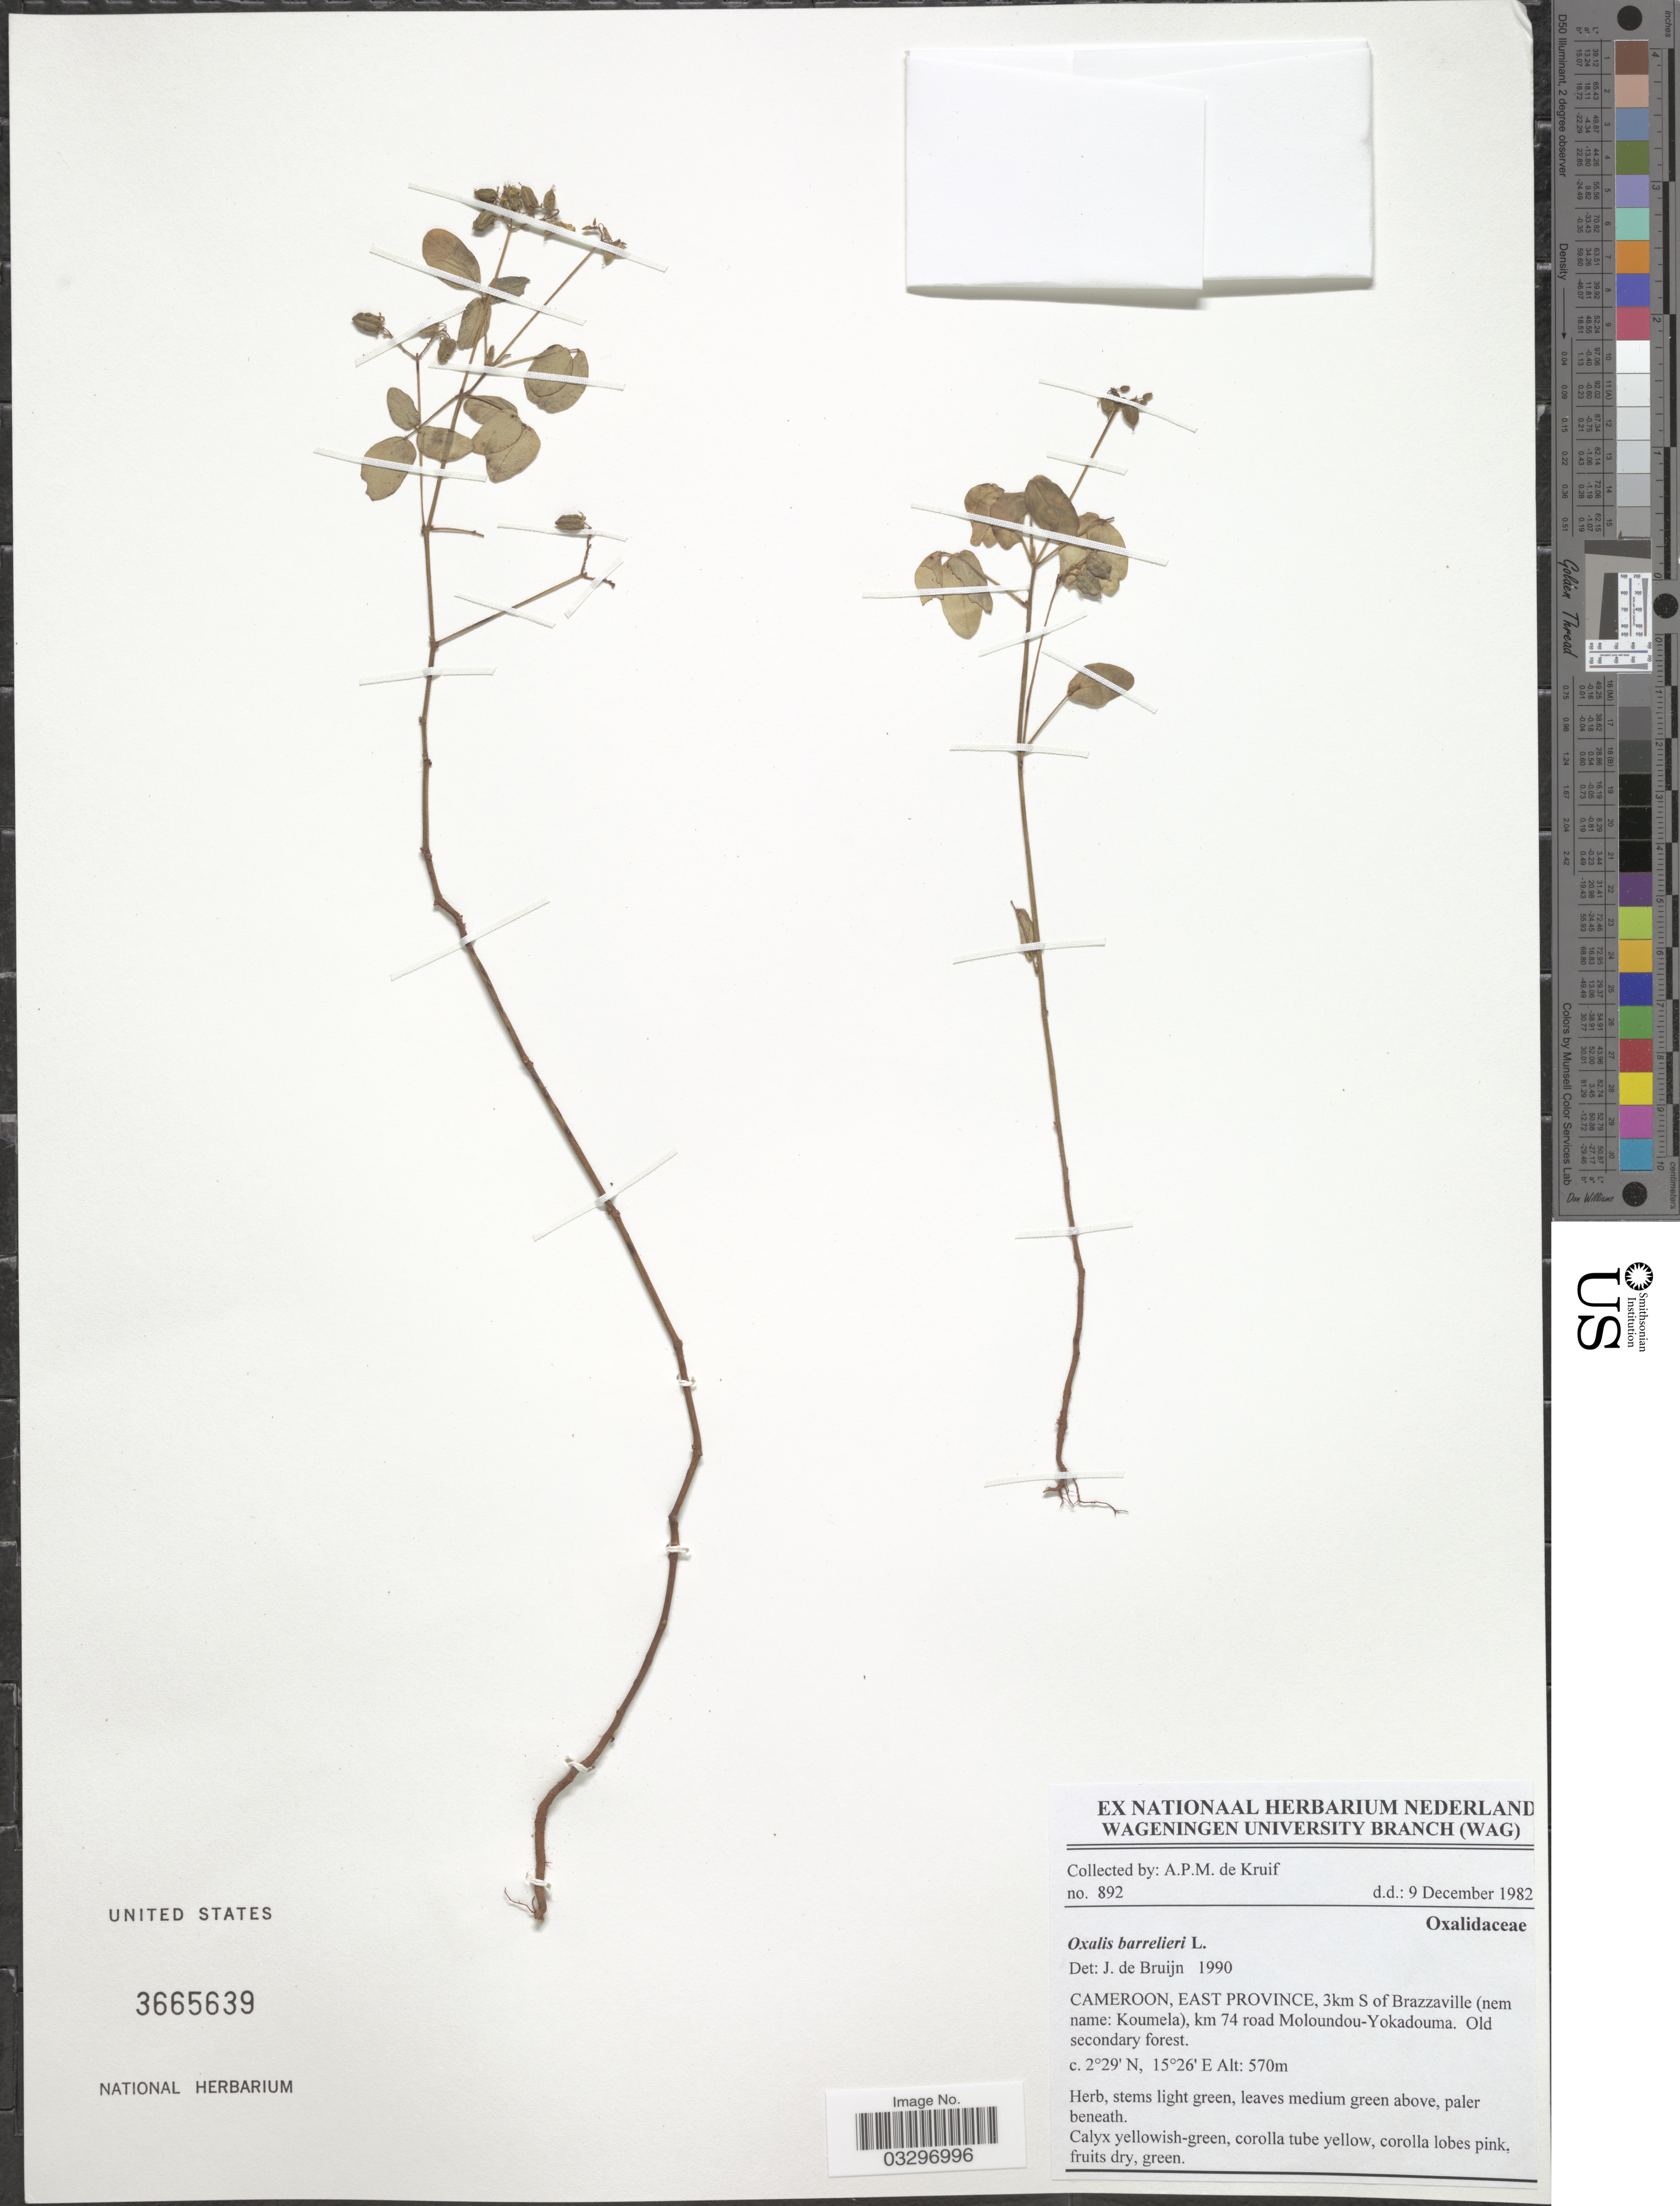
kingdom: Plantae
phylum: Tracheophyta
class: Magnoliopsida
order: Oxalidales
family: Oxalidaceae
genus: Oxalis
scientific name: Oxalis barrelieri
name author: L.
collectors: A. P. de Kruif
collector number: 892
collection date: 1982-12-09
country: Cameroon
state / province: Est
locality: East Province, 3km S of Brazzaville (nemname: Koumela), km 74 road Moloundou-Yokadouma.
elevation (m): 570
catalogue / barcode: US 3665639